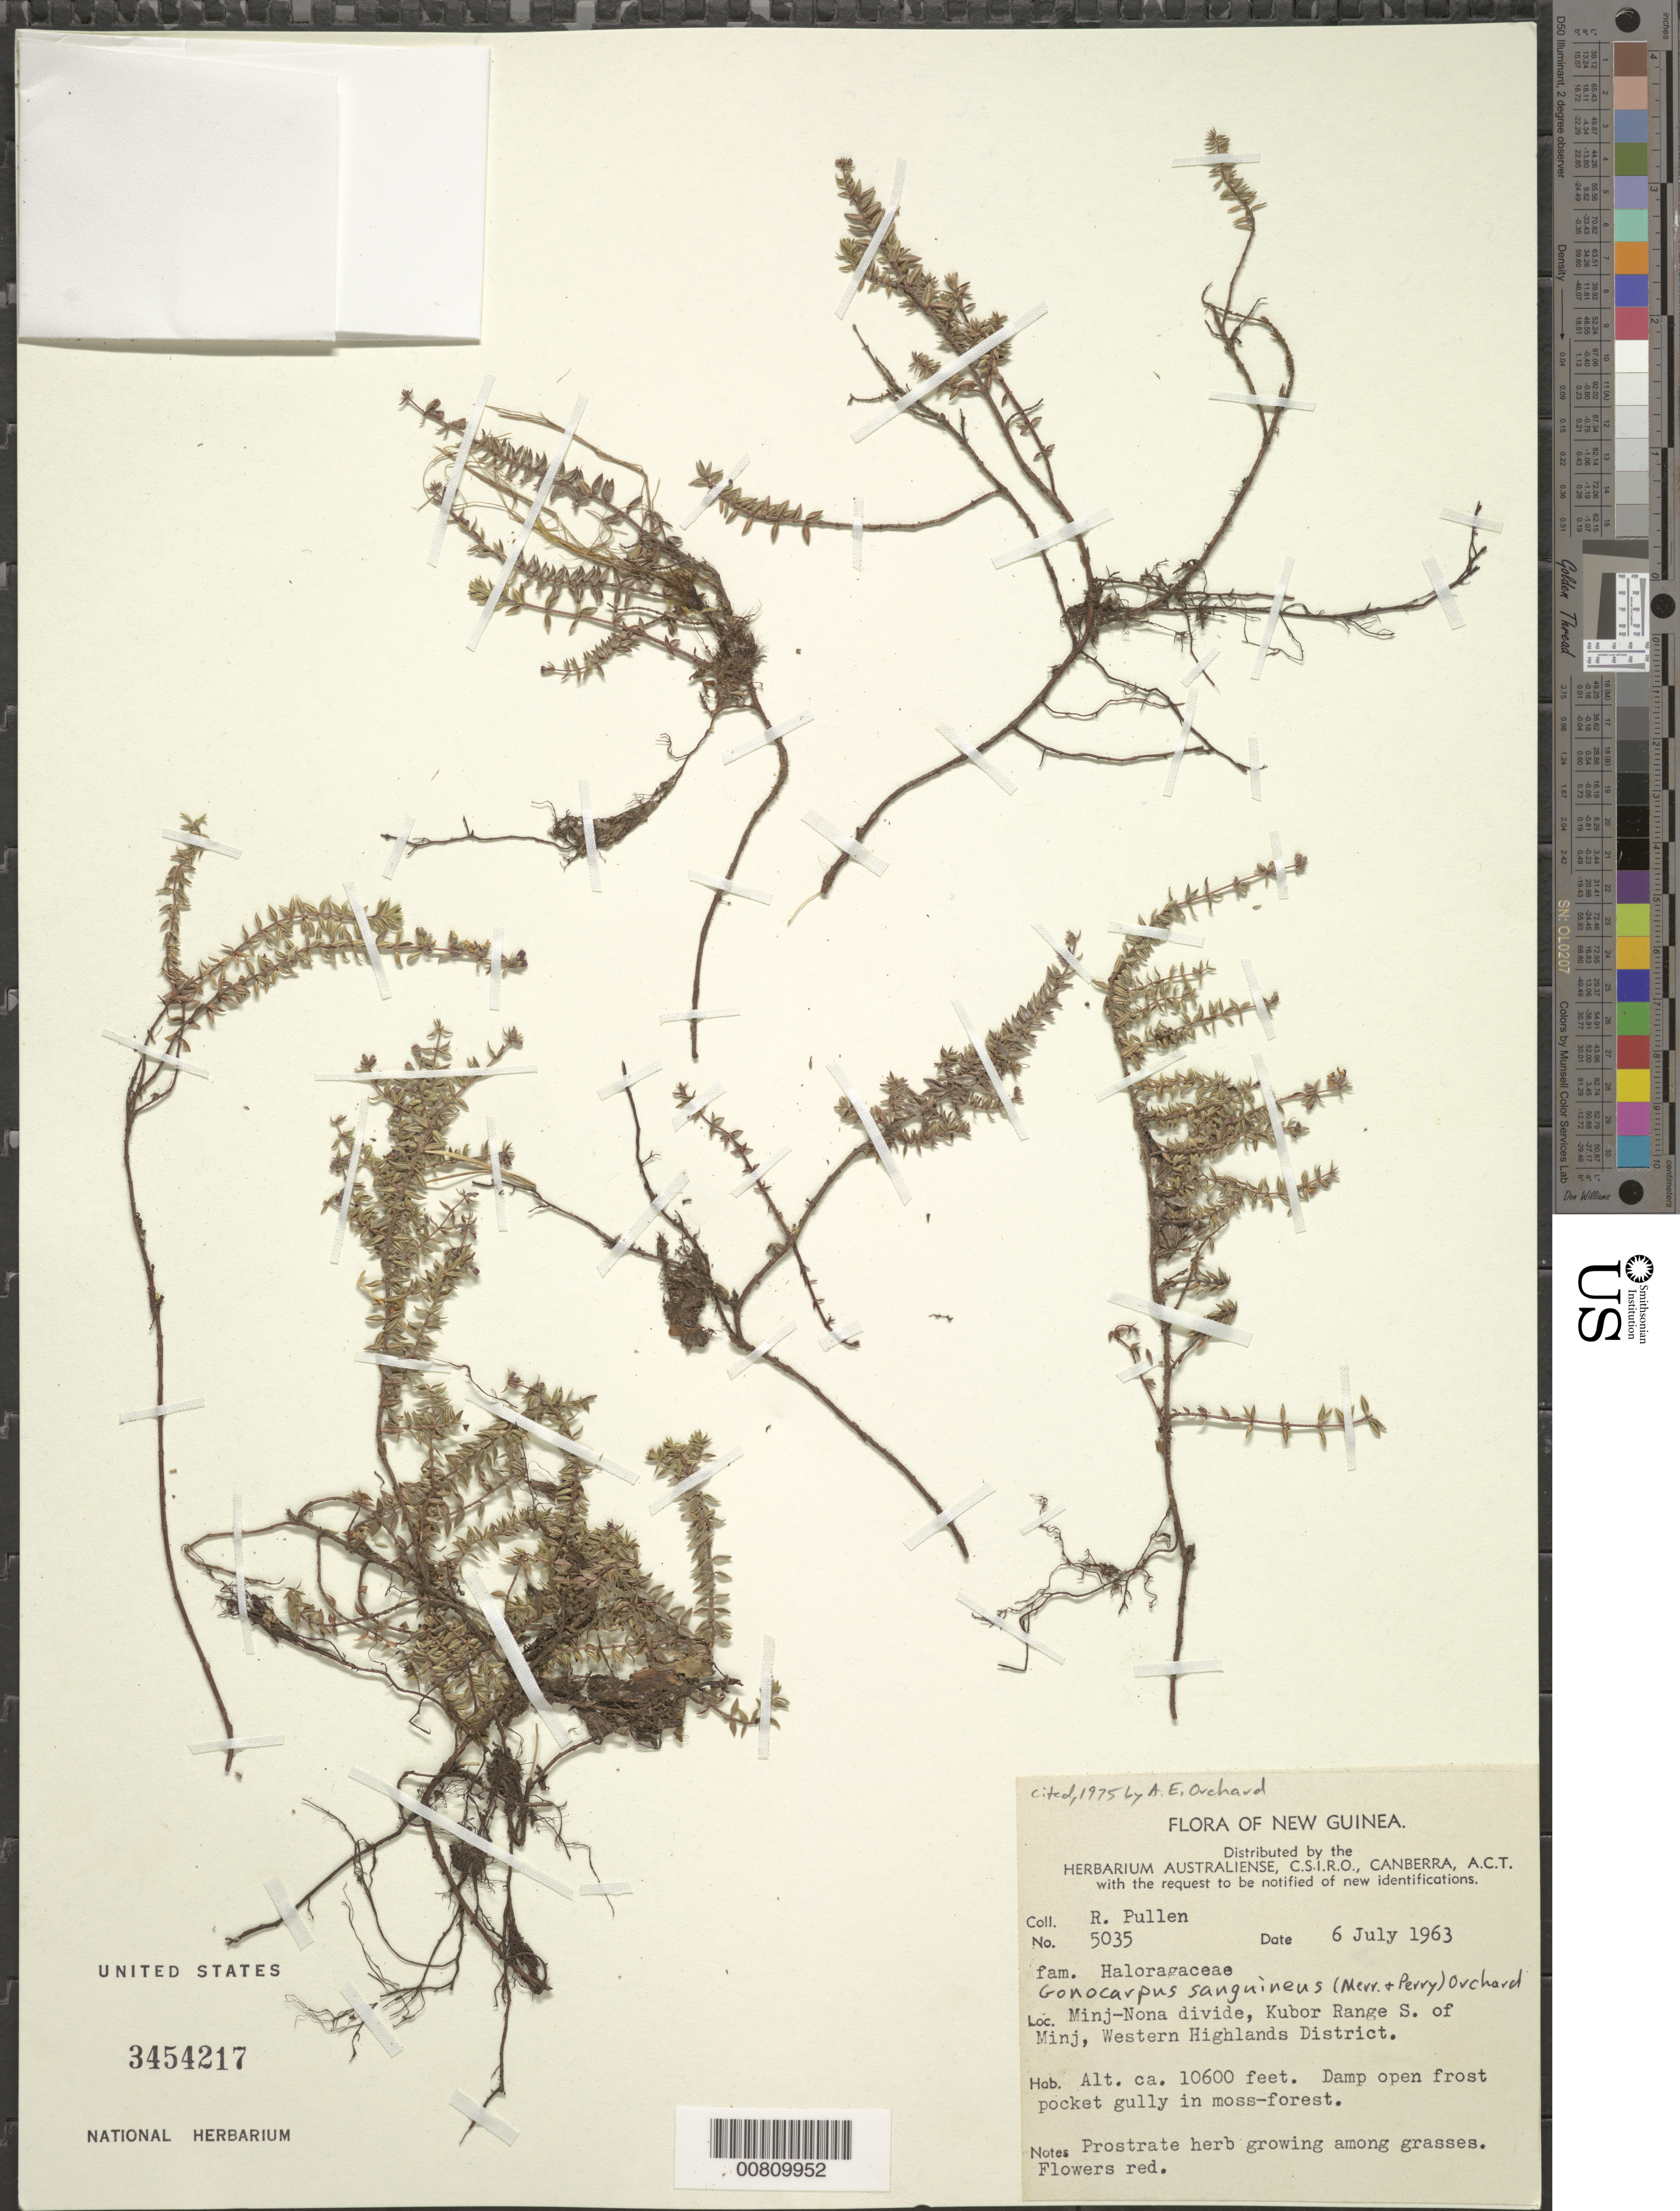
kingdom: Plantae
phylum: Tracheophyta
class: Magnoliopsida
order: Saxifragales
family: Haloragaceae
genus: Gonocarpus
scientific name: Gonocarpus sanguineus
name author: (Merr. & L.M. Perry) Orchard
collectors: R. Pullen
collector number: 5035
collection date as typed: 06 Jul 1963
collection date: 1963-07-06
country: Papua New Guinea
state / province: Western Highlands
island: New Guinea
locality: Minj-nona Divide, Kubor Range S of Minj.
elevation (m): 3231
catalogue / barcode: US 3454217